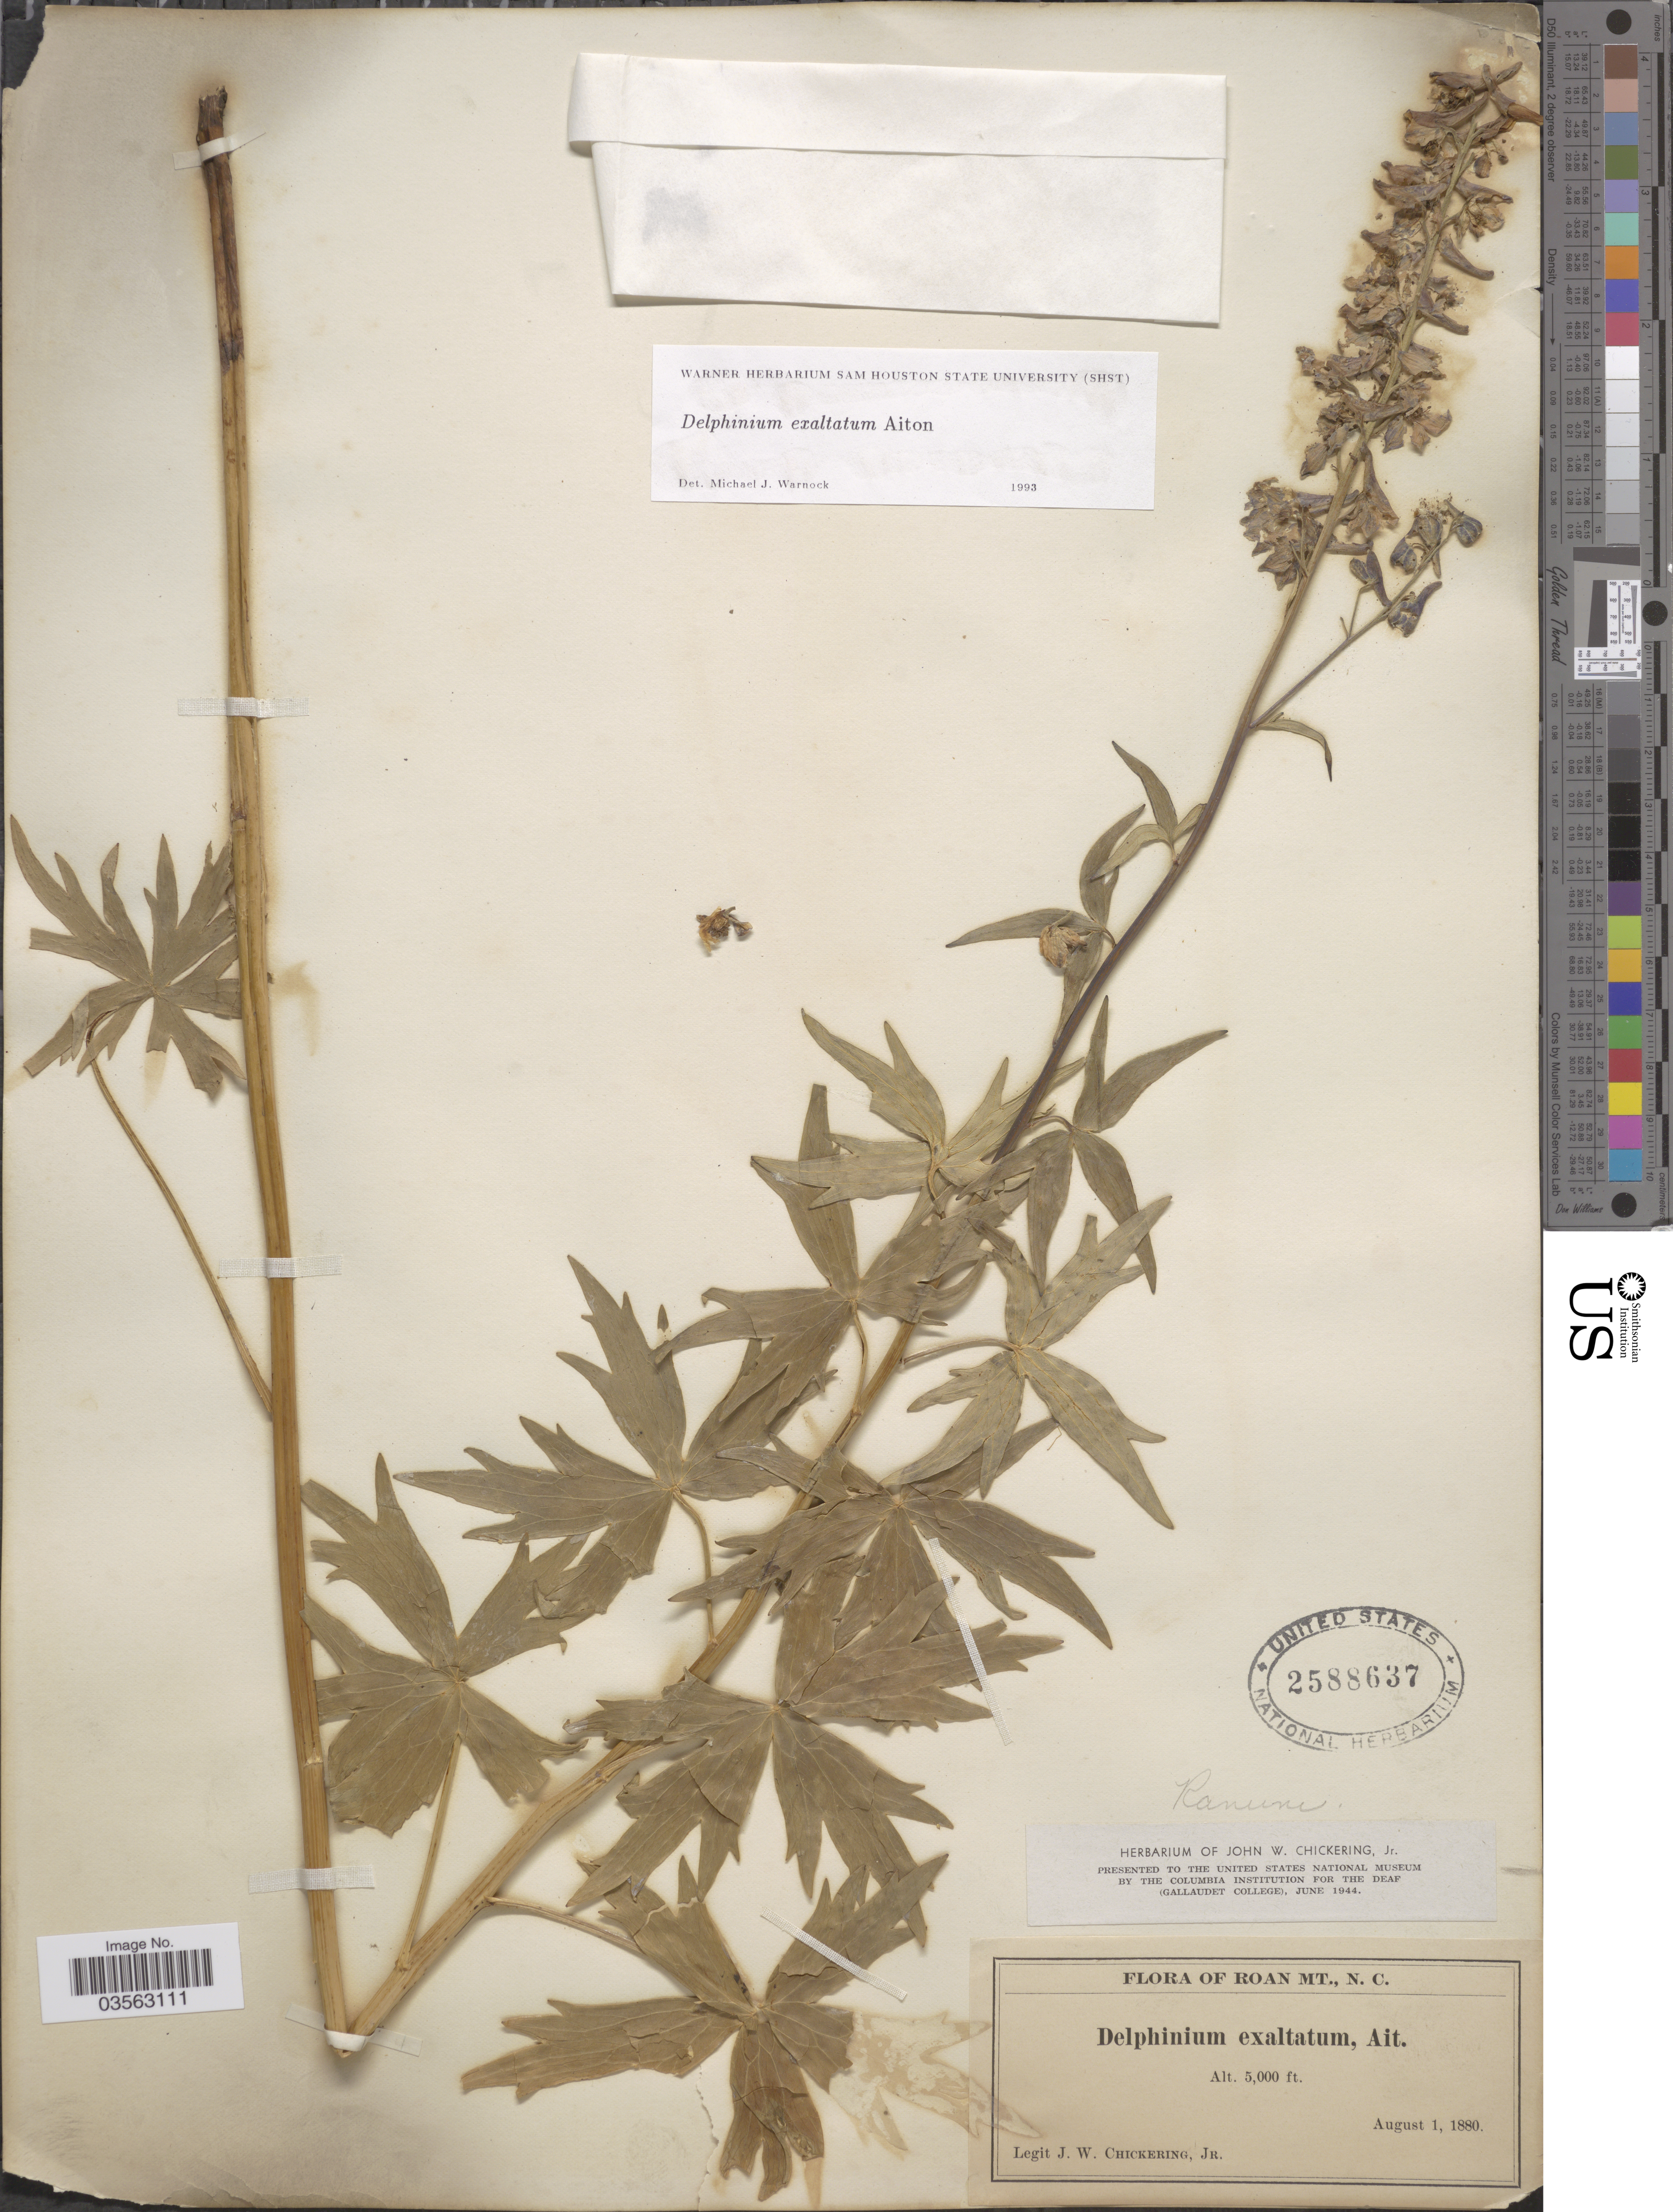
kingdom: Plantae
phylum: Tracheophyta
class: Magnoliopsida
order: Ranunculales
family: Ranunculaceae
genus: Delphinium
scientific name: Delphinium exaltatum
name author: Aiton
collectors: J. W. Chickering Jr.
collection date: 1880-08-01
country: United States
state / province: North Carolina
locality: Roan Mt.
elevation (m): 1524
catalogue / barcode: US 2588637